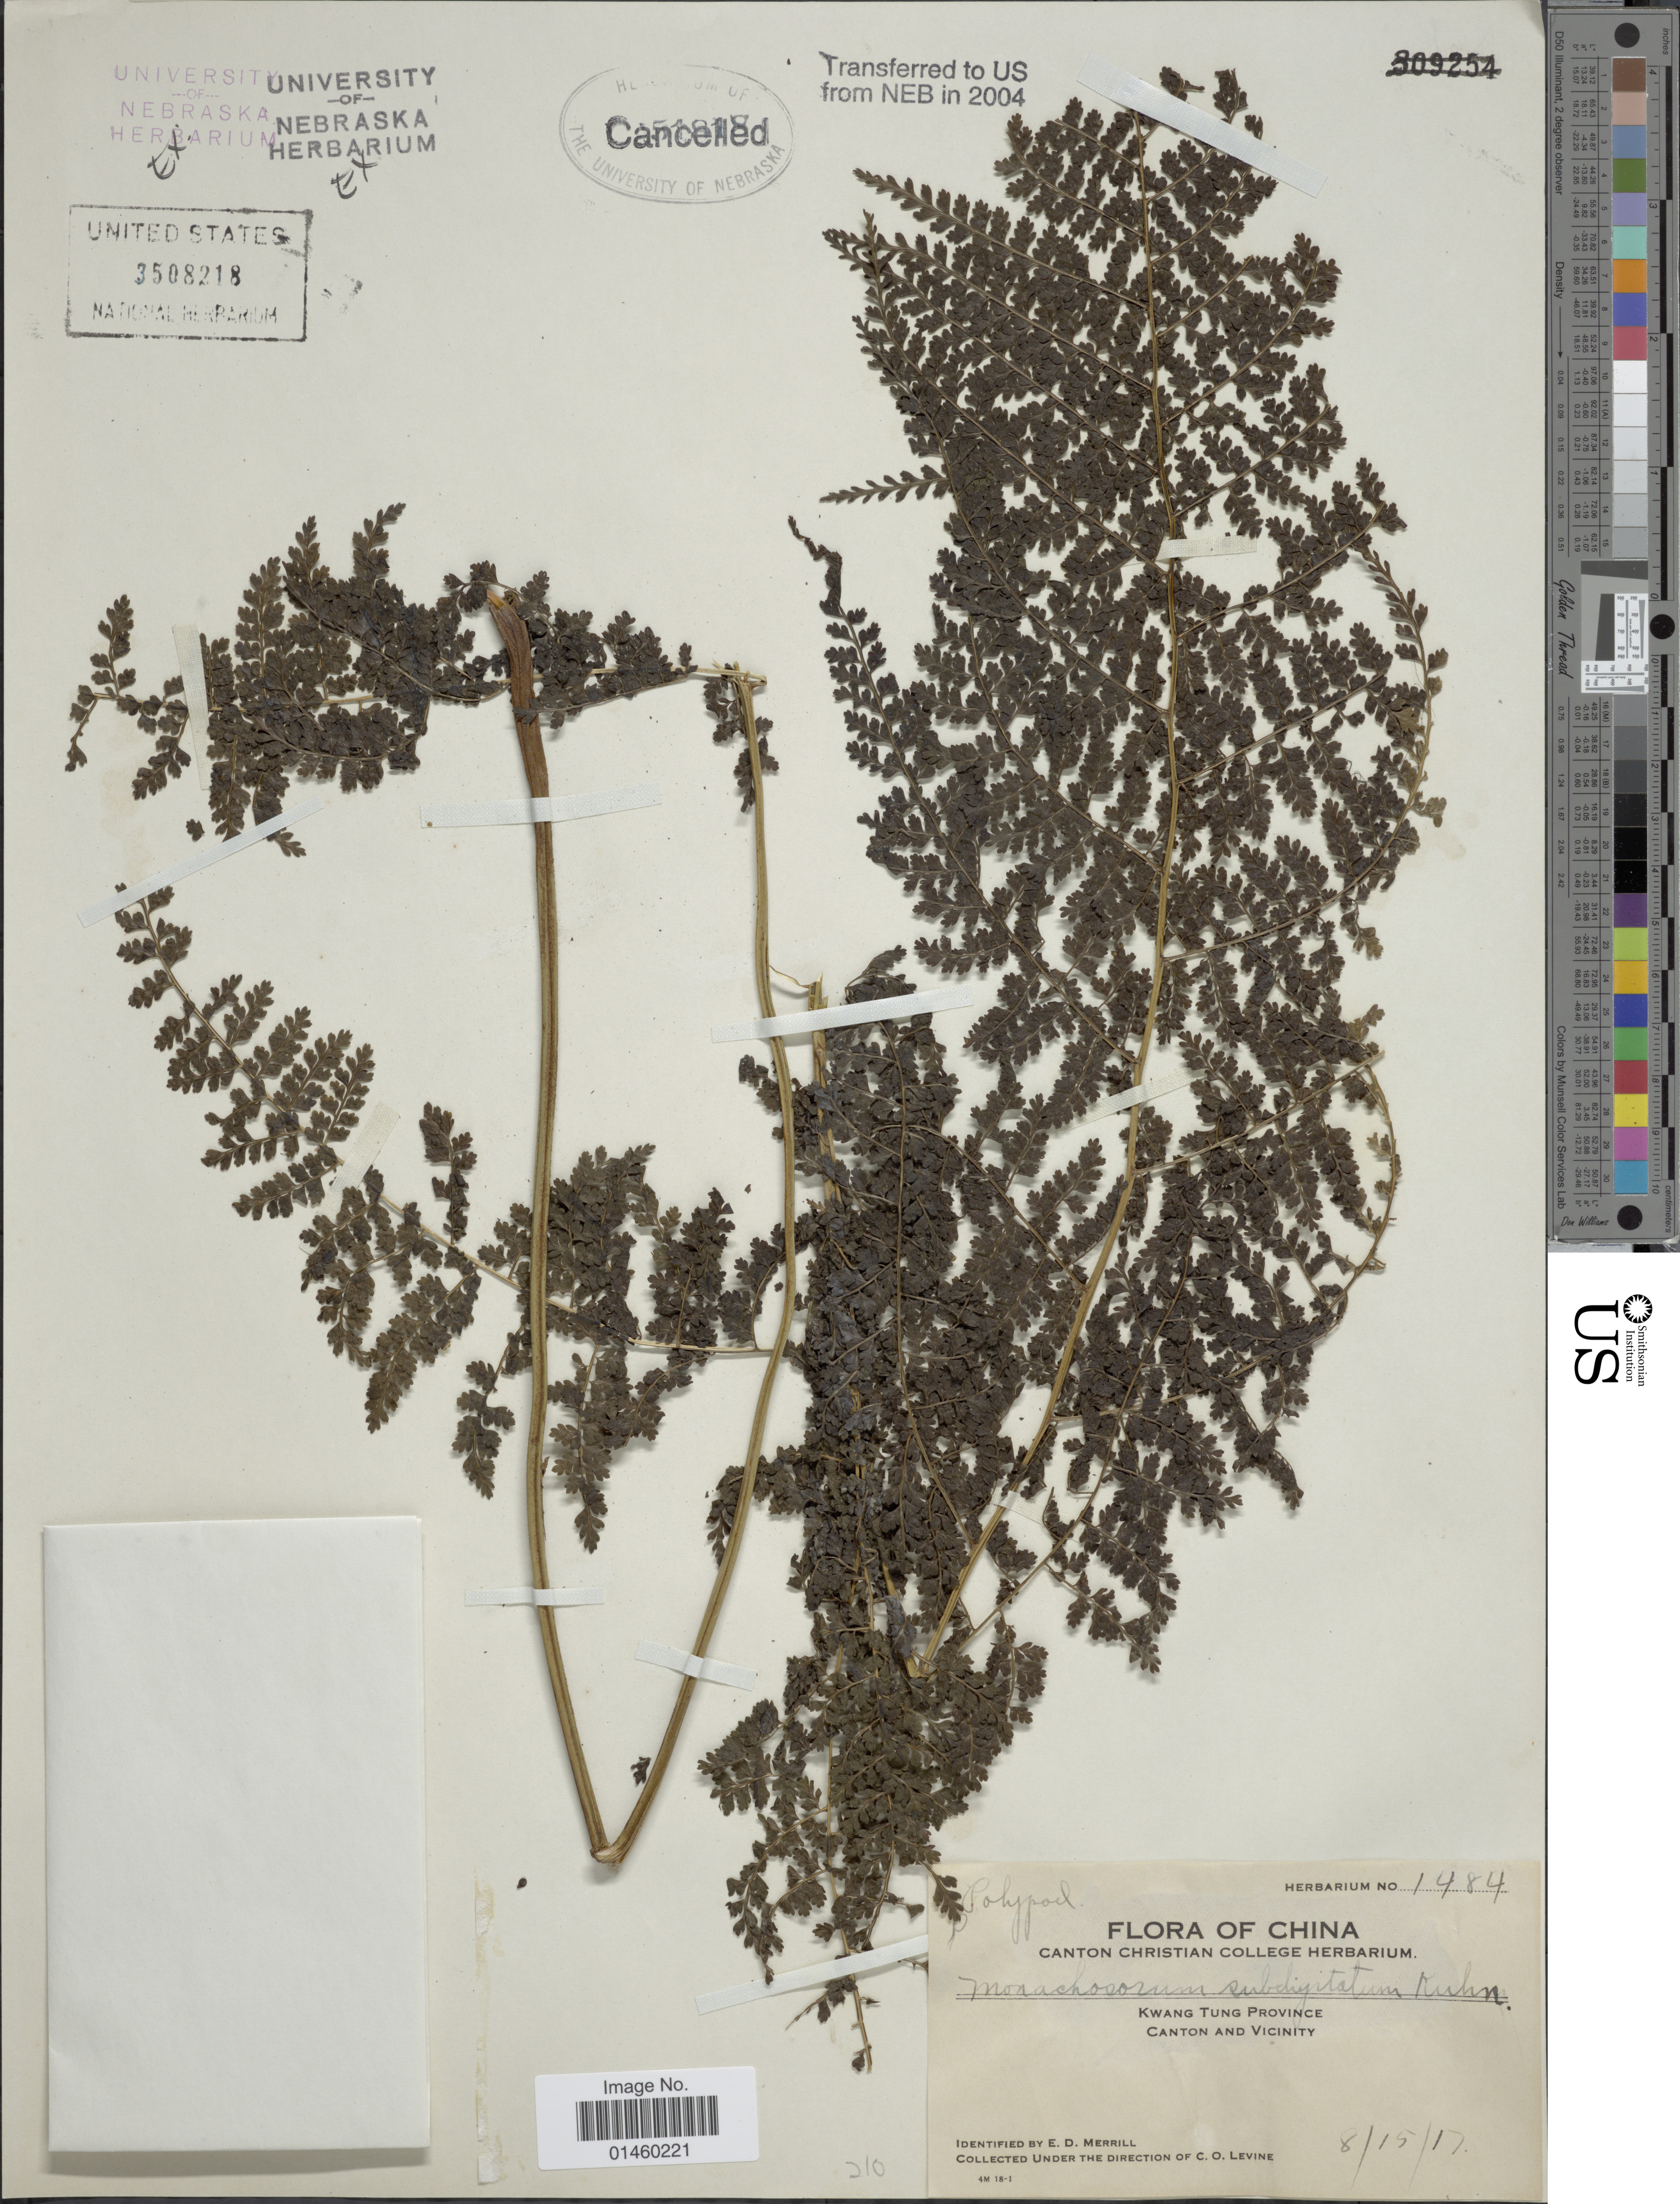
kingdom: Plantae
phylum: Tracheophyta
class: Polypodiopsida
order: Polypodiales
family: Dennstaedtiaceae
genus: Monachosorum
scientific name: Monachosorum subdigitatum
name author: (Blume) Kuhn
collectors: C. O. Levine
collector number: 1484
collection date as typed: Transcribed d/m/y: 15/8/17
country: China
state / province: Guangdong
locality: Kwang Tung Province. Canton and vicinity.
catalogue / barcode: US 3508218